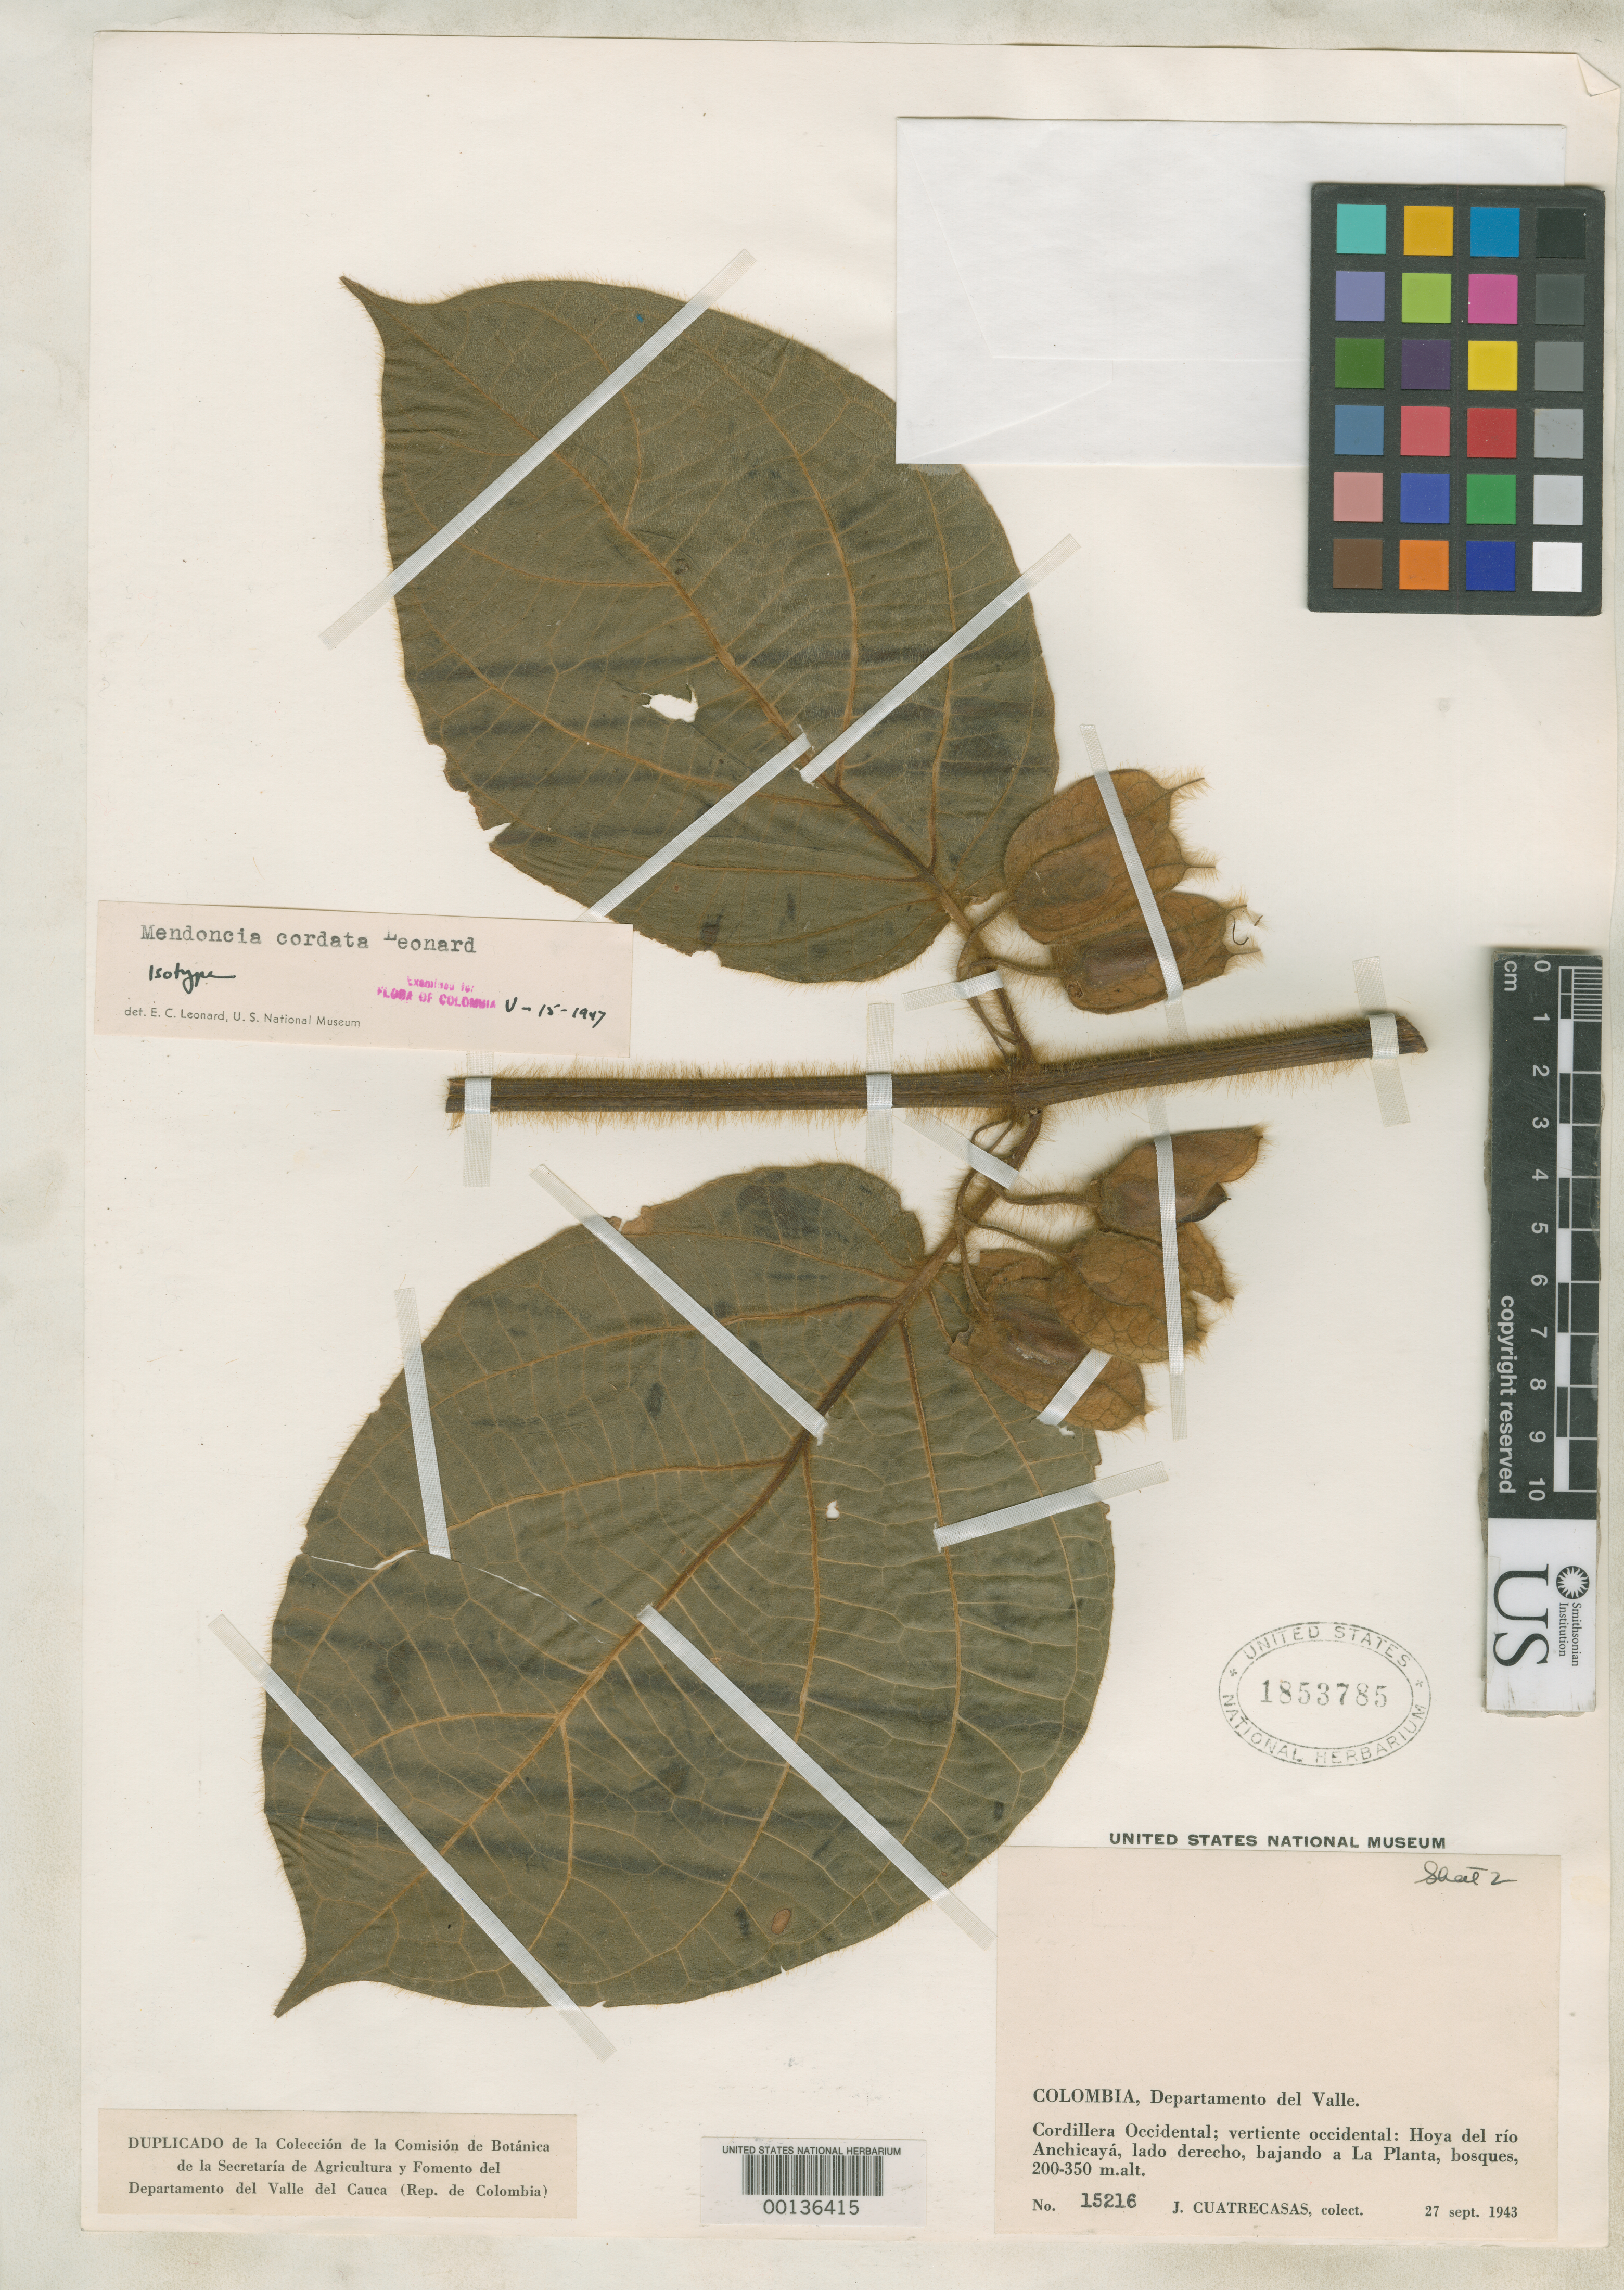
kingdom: Plantae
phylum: Tracheophyta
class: Magnoliopsida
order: Lamiales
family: Acanthaceae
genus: Mendoncia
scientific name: Mendoncia cordata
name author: Leonard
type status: Isotype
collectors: J. Cuatrecasas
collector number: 15216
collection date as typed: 27 Sep 1943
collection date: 1943-09-27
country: Colombia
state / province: Valle del Cauca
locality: La Planta on right bank of Rio Anchicaya.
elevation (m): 200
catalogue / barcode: US 1853785